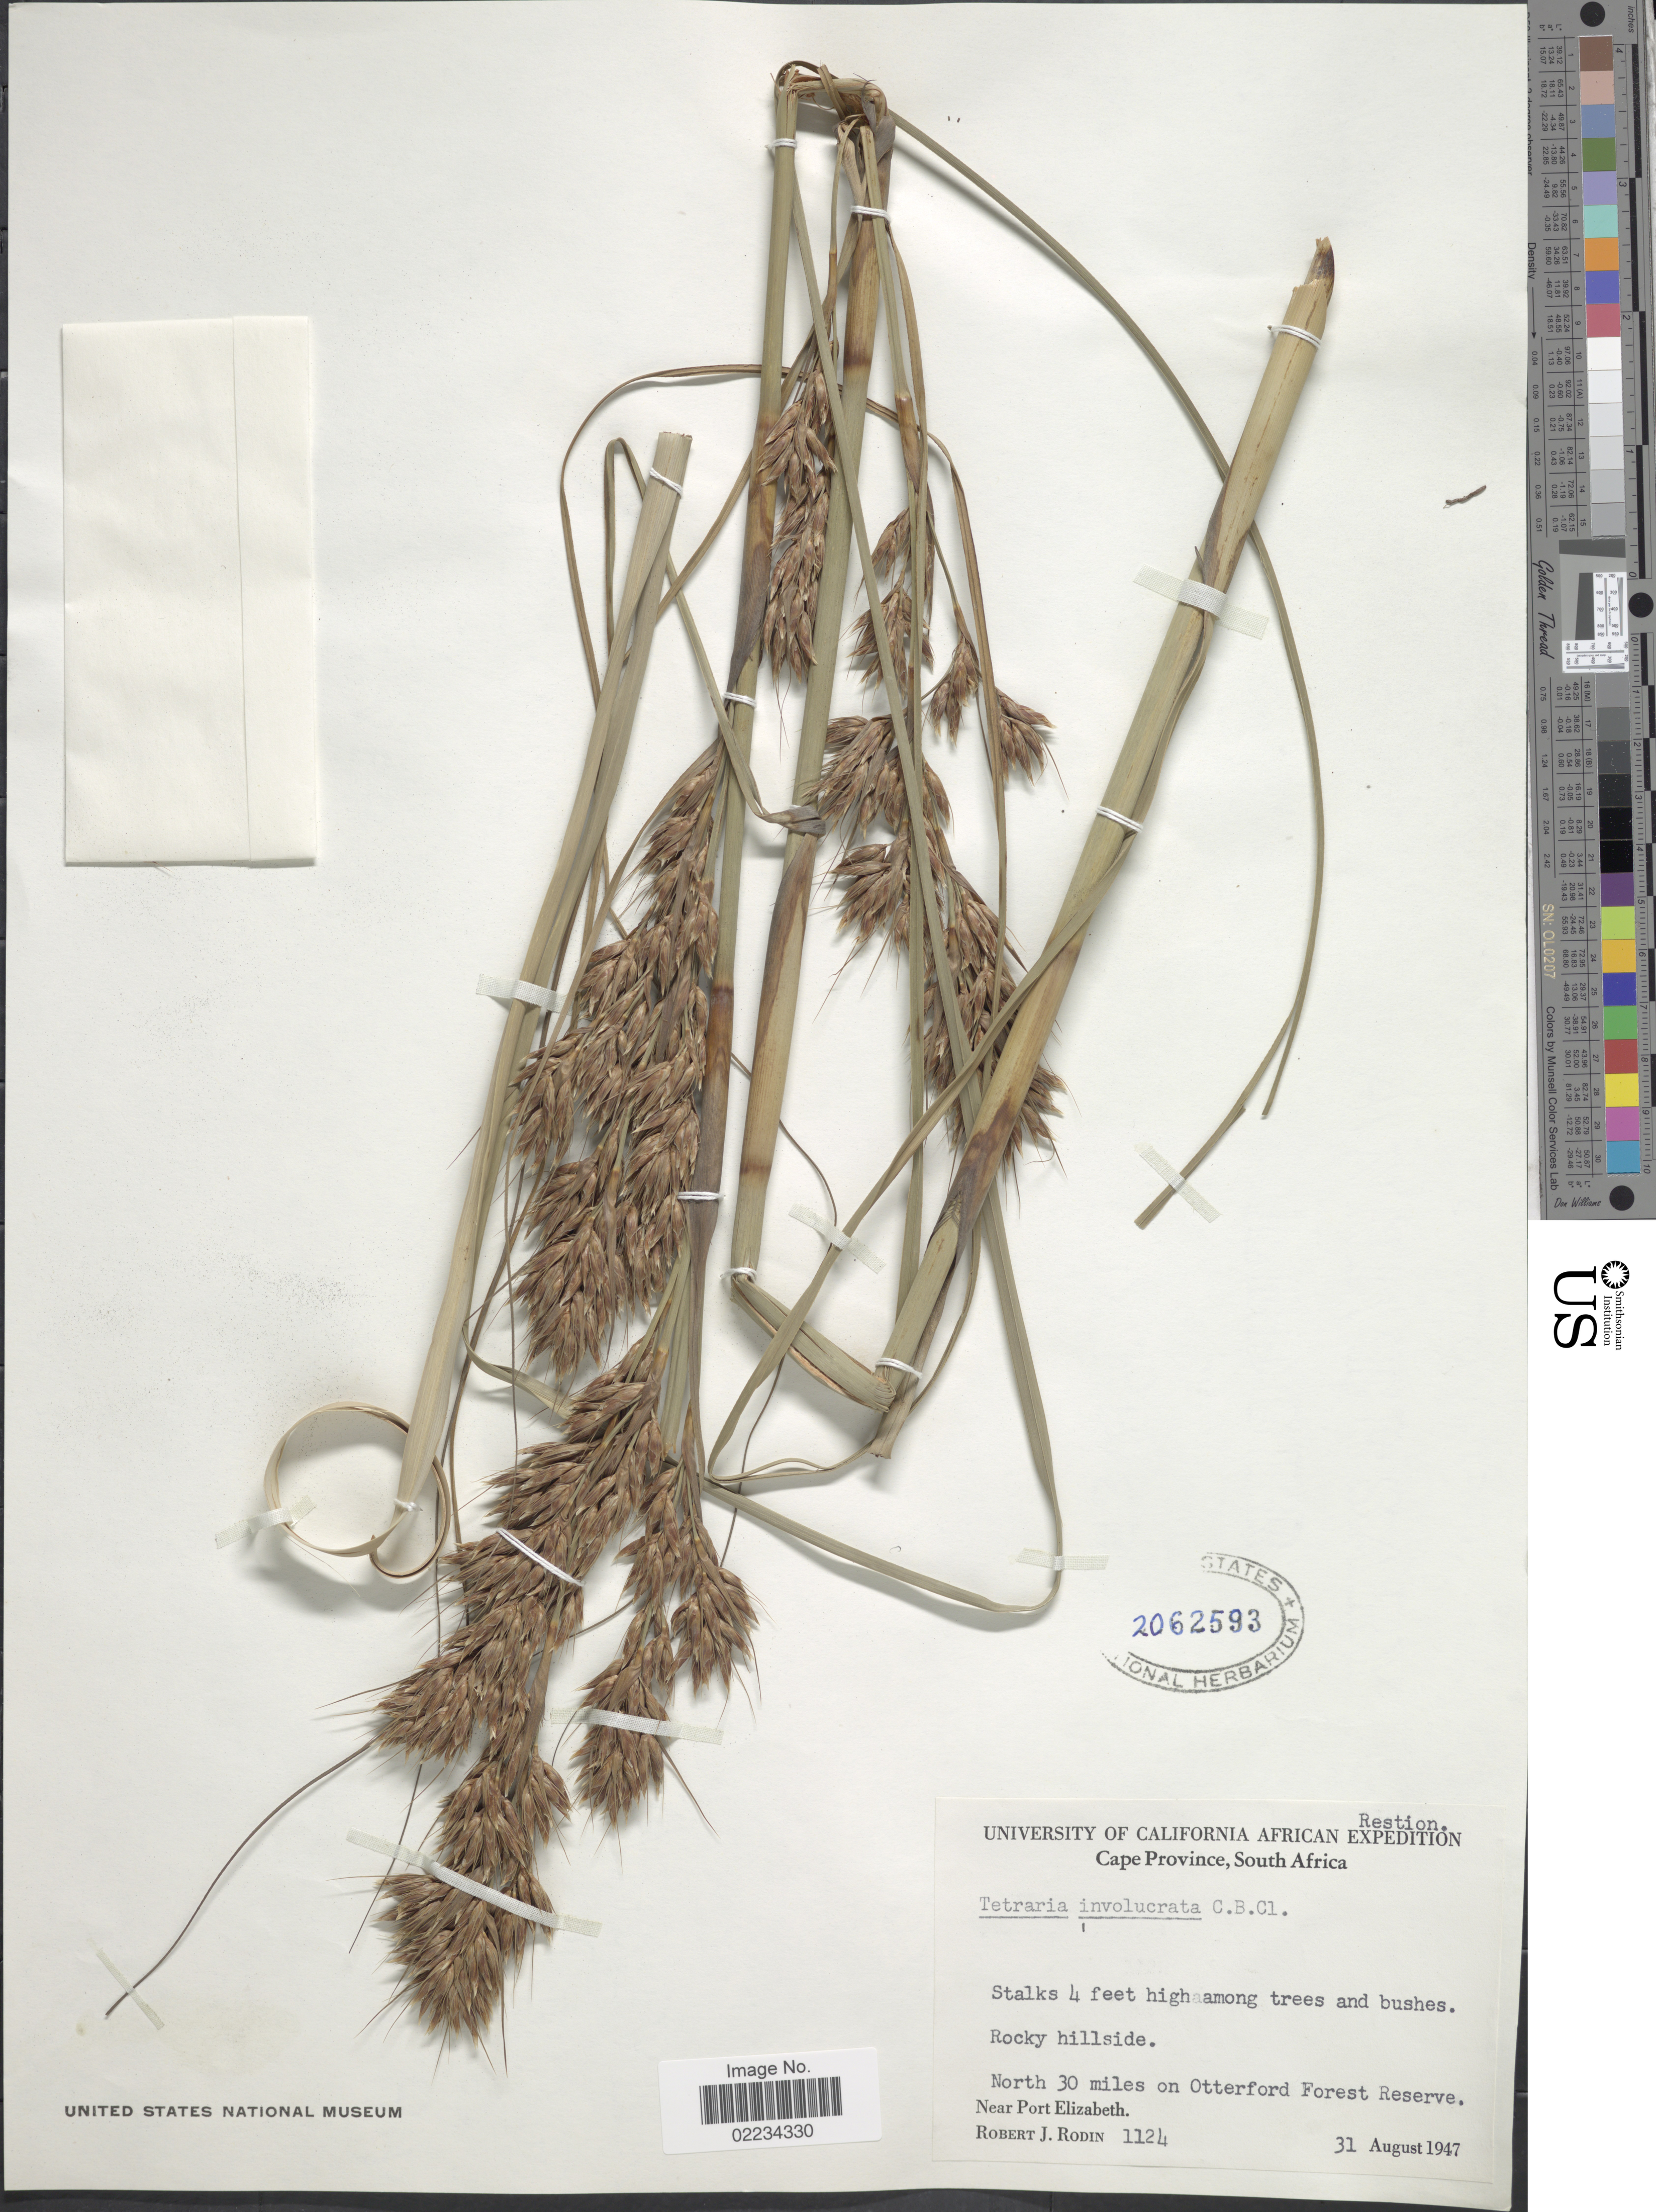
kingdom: Plantae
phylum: Tracheophyta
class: Liliopsida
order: Poales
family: Cyperaceae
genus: Tetraria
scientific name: Tetraria involucrata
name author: (Rottb.) C.B. Clarke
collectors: R. J. Rodin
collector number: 1124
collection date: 1947-08-31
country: South Africa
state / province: Eastern Cape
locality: Rocky hillside, North 30 miles on Otterford Forest Reserve, Near Port Elizabeth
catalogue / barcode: US 2062593